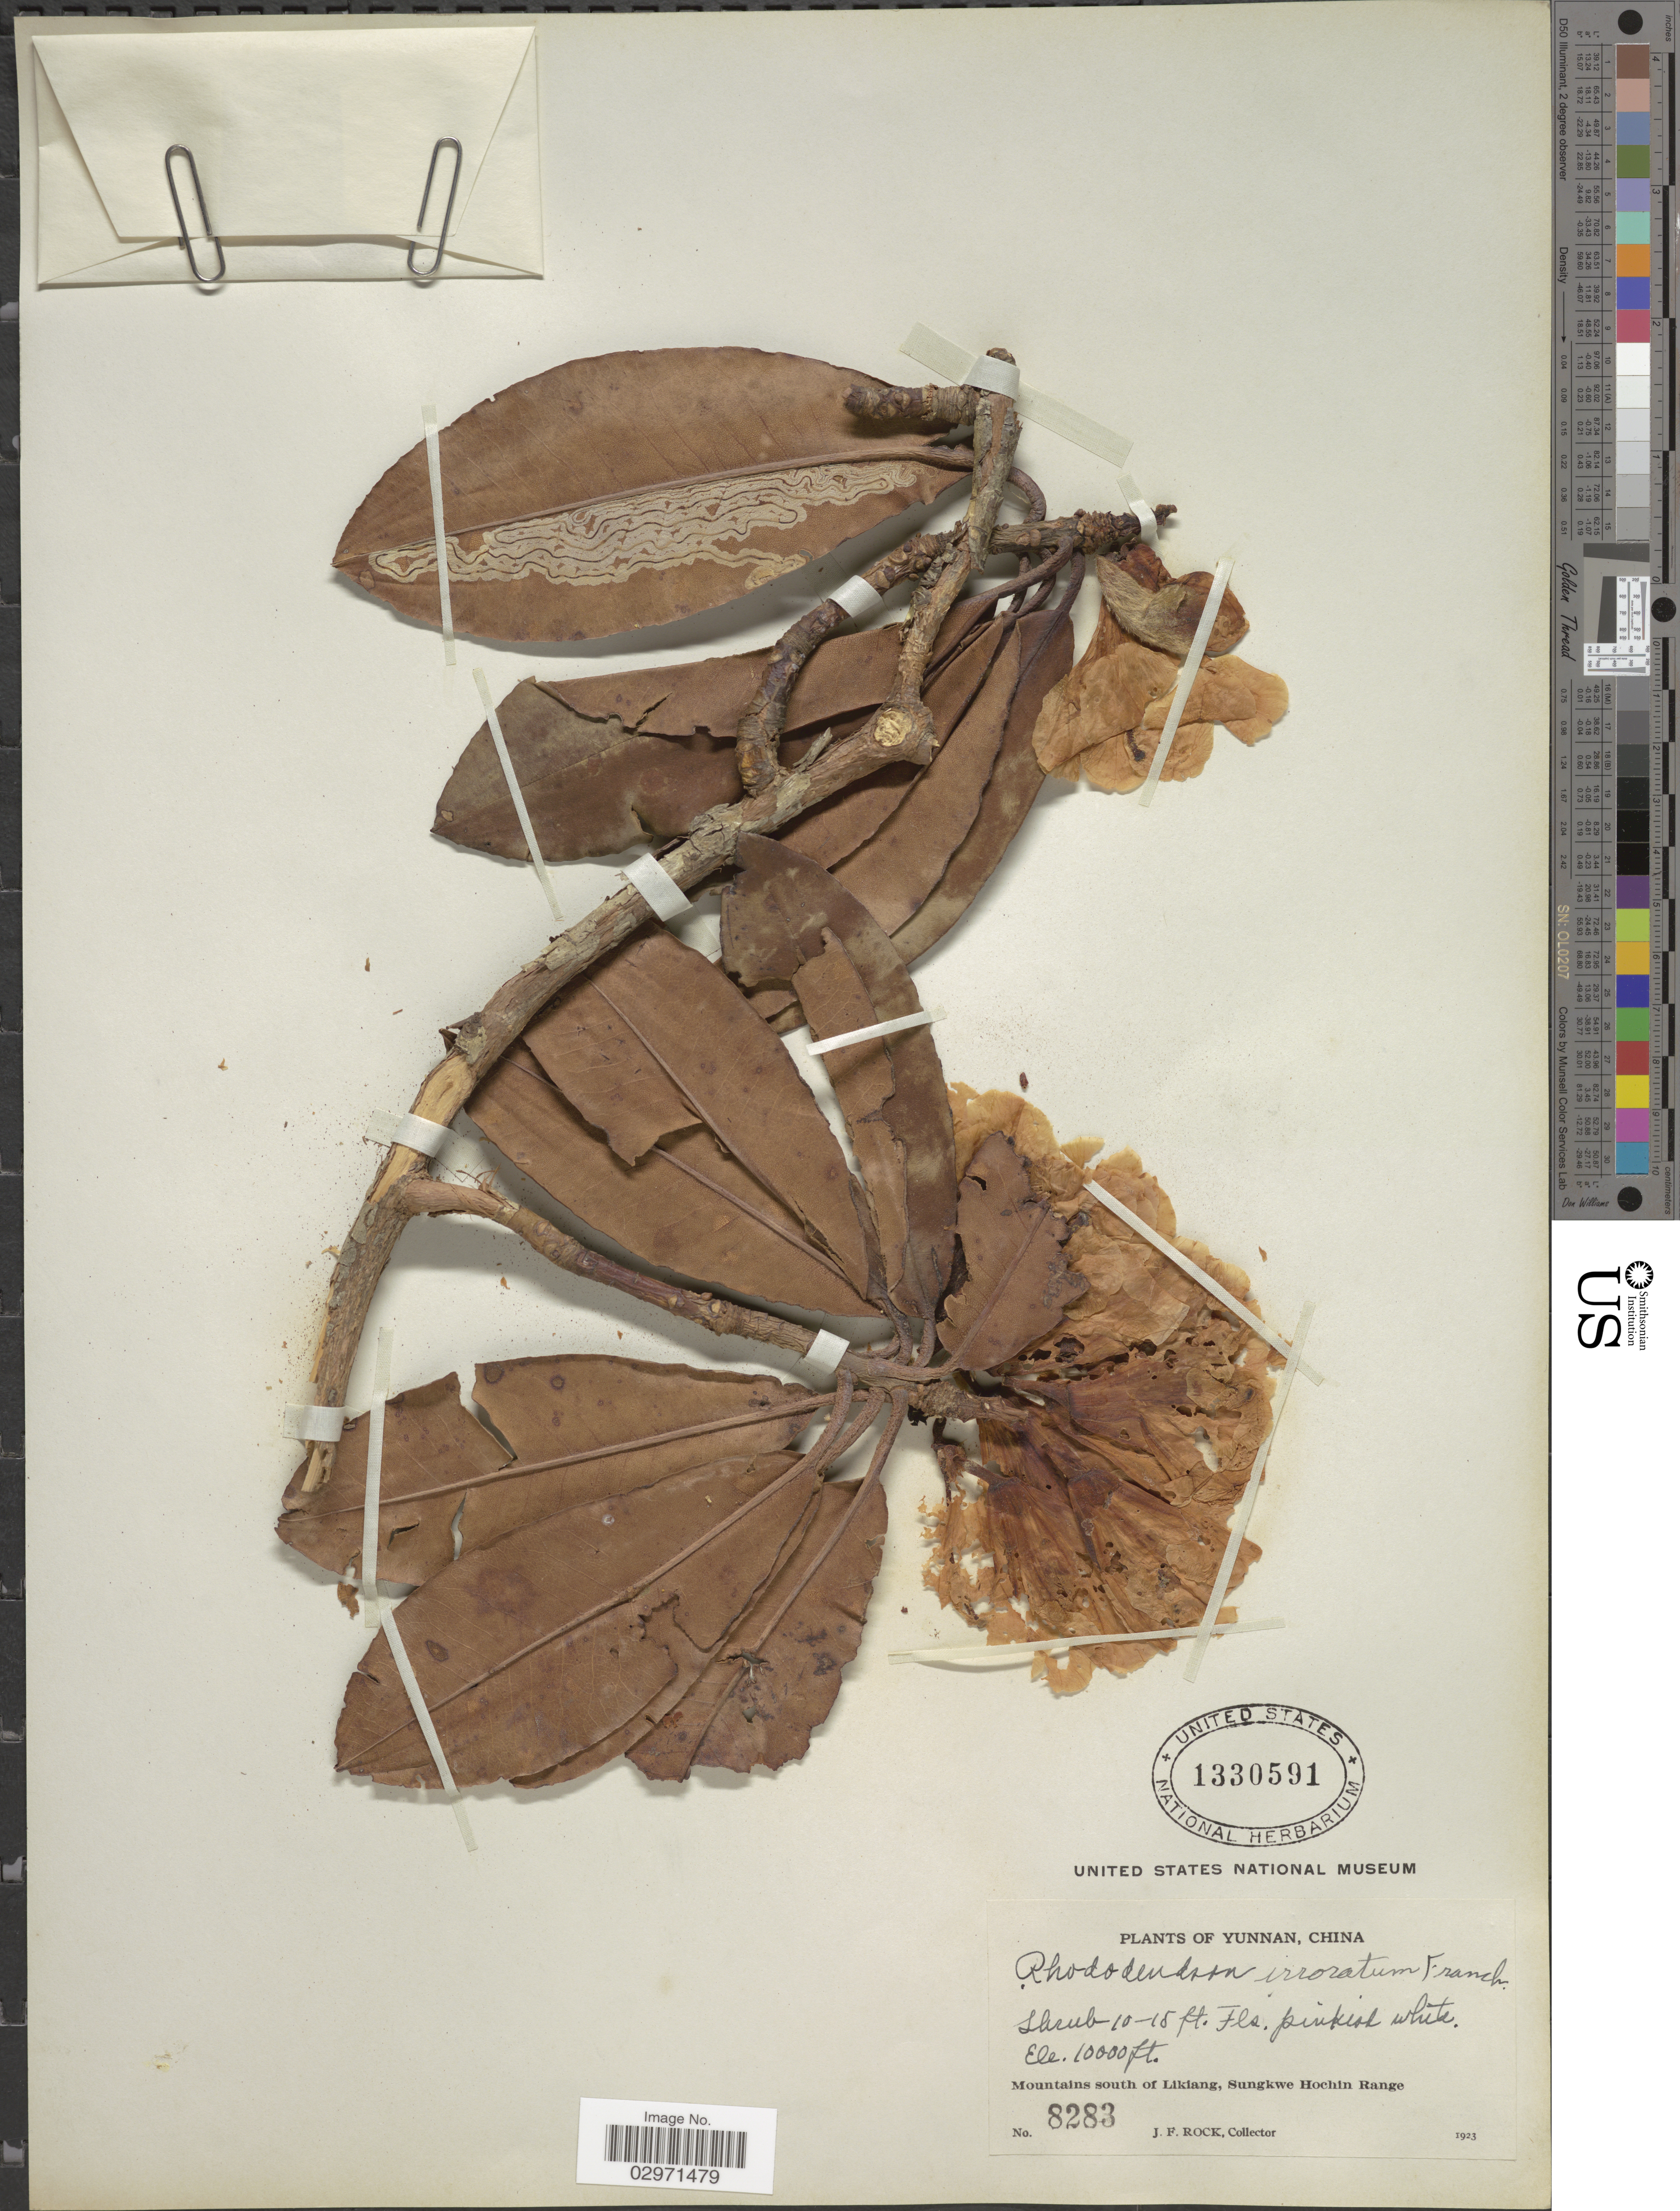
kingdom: Plantae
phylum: Tracheophyta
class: Magnoliopsida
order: Ericales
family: Ericaceae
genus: Rhododendron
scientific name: Rhododendron irroratum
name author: Franch.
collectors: J. Rock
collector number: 8283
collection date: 1923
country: China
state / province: Yunnan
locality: Mountains south of Likiang, Sungkwe Hochin Range.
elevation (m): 3048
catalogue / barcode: US 1330591